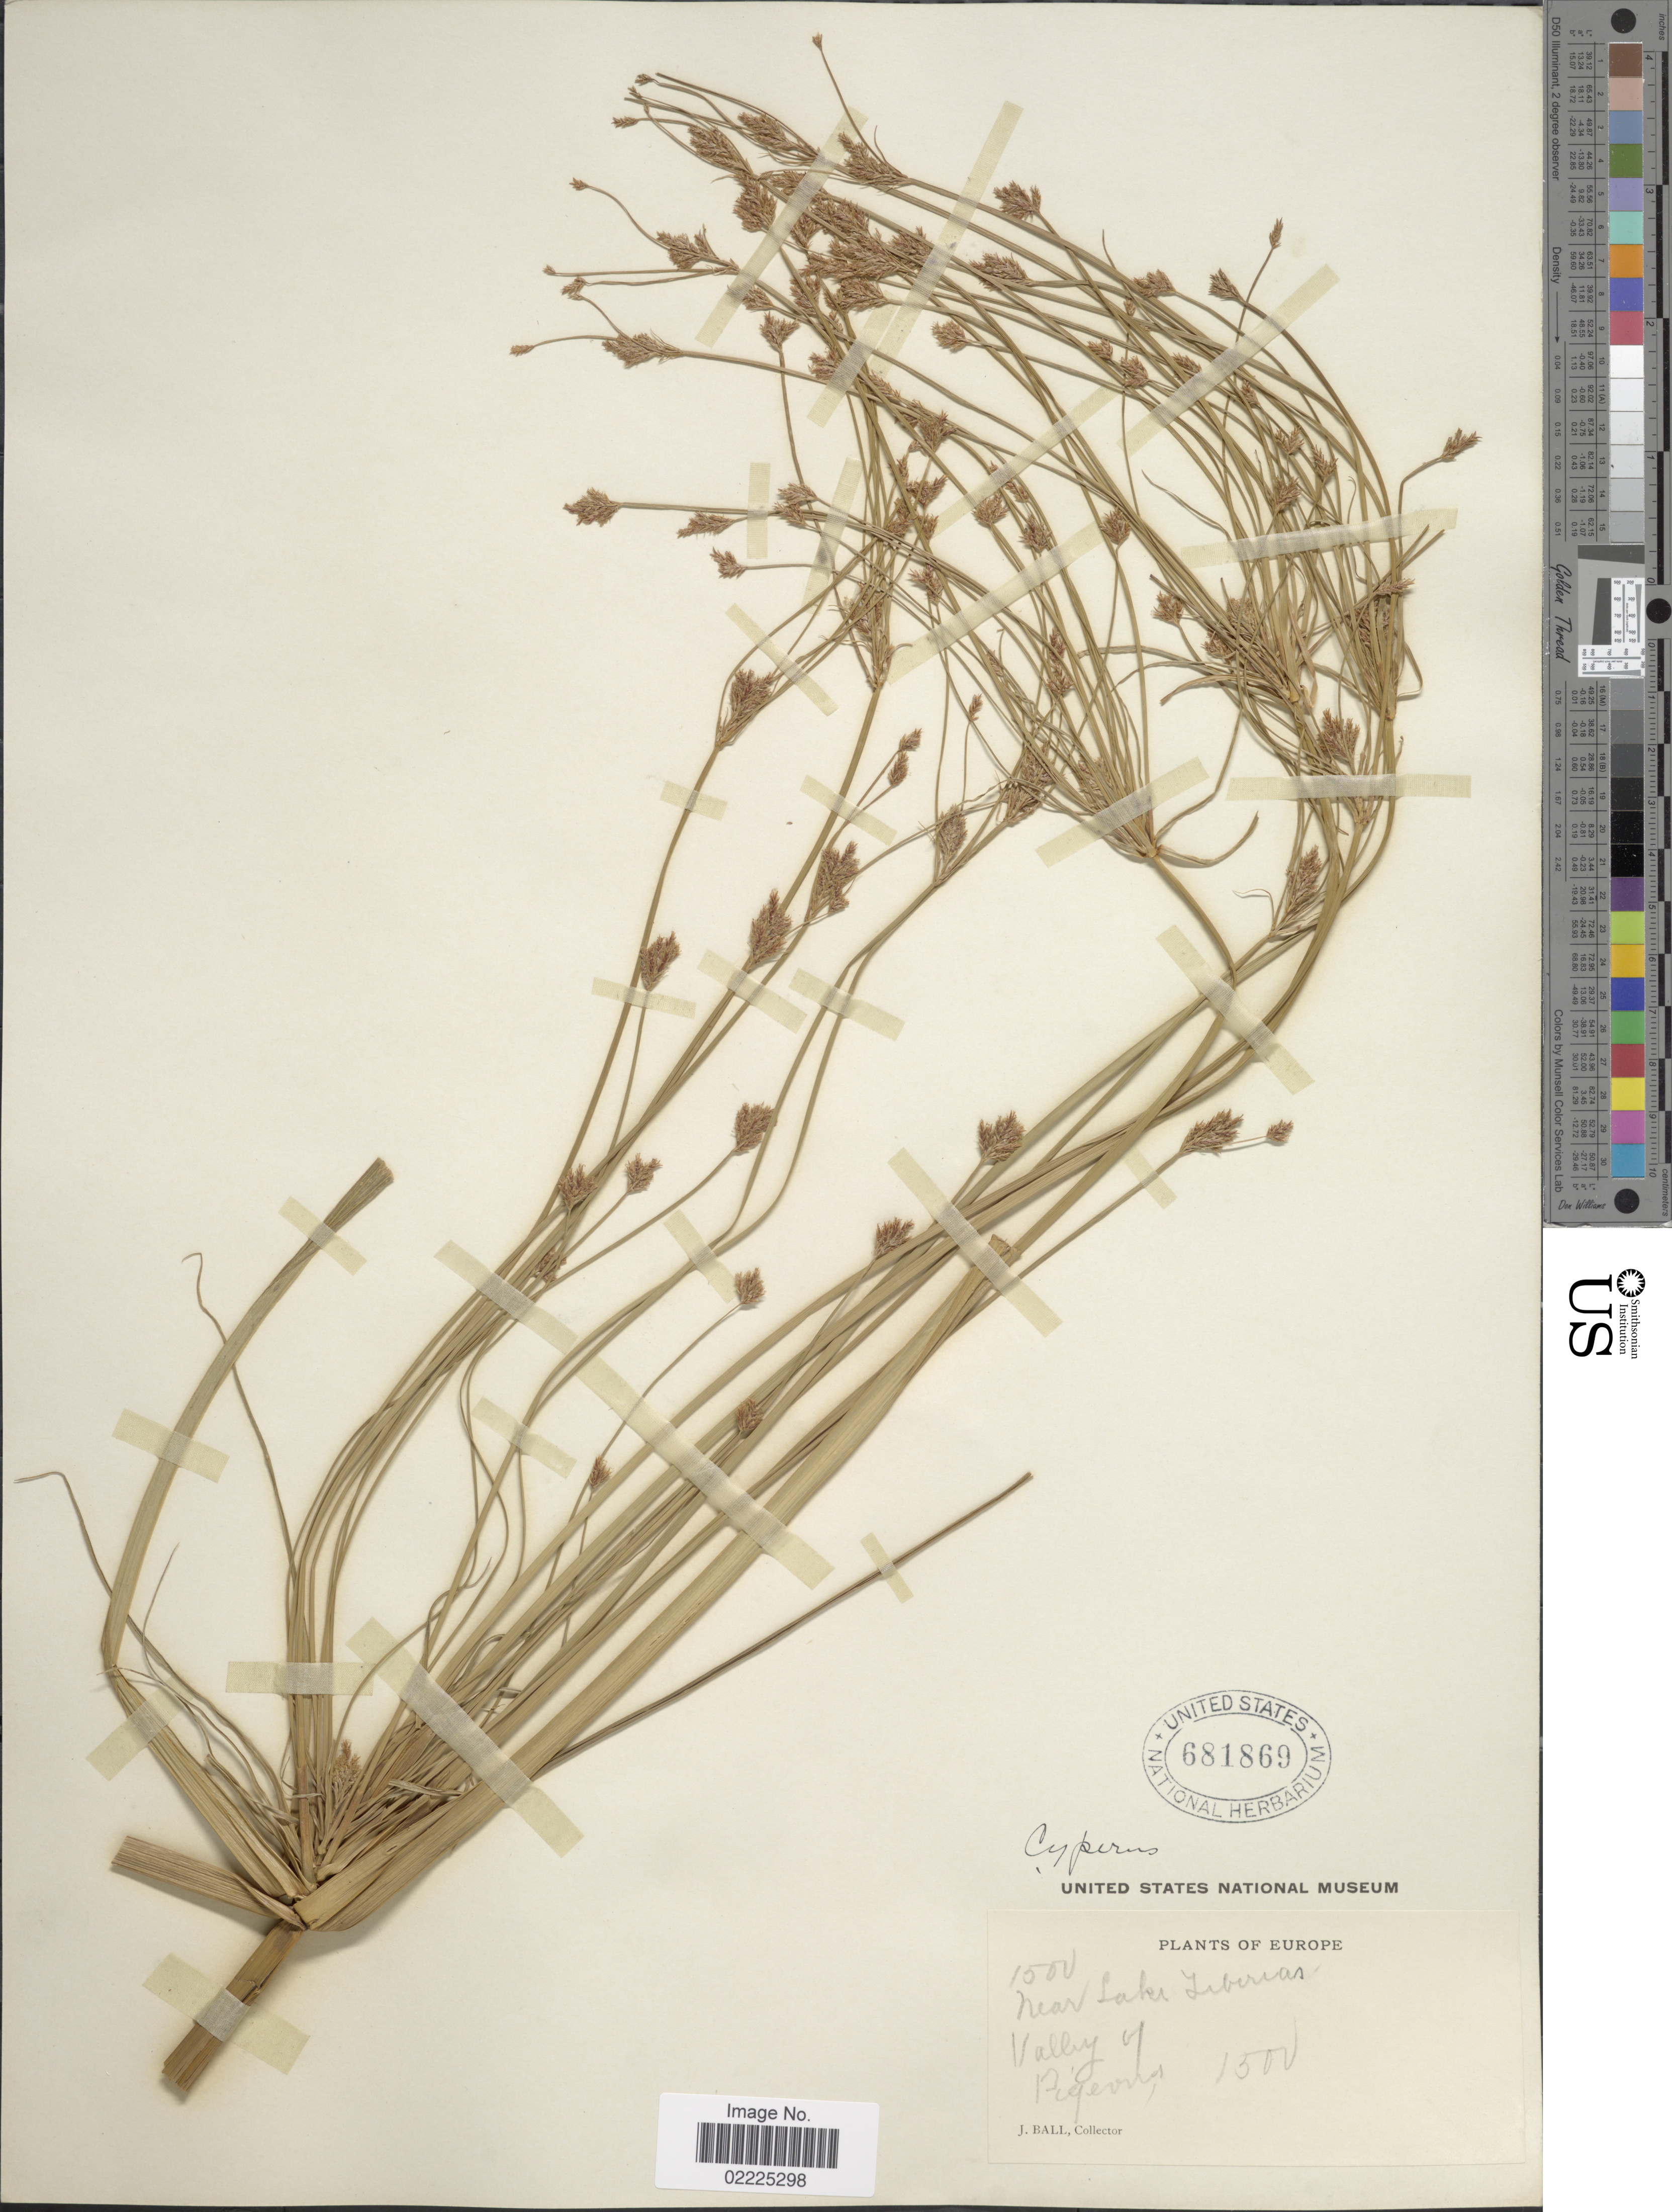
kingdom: Plantae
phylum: Tracheophyta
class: Liliopsida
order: Poales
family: Cyperaceae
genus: Cyperus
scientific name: Cyperus sp.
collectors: J. Ball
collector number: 1500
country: Israel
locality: Near Lake Tiberias, Valley of Pigeons [interpreted]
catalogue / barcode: US 681869